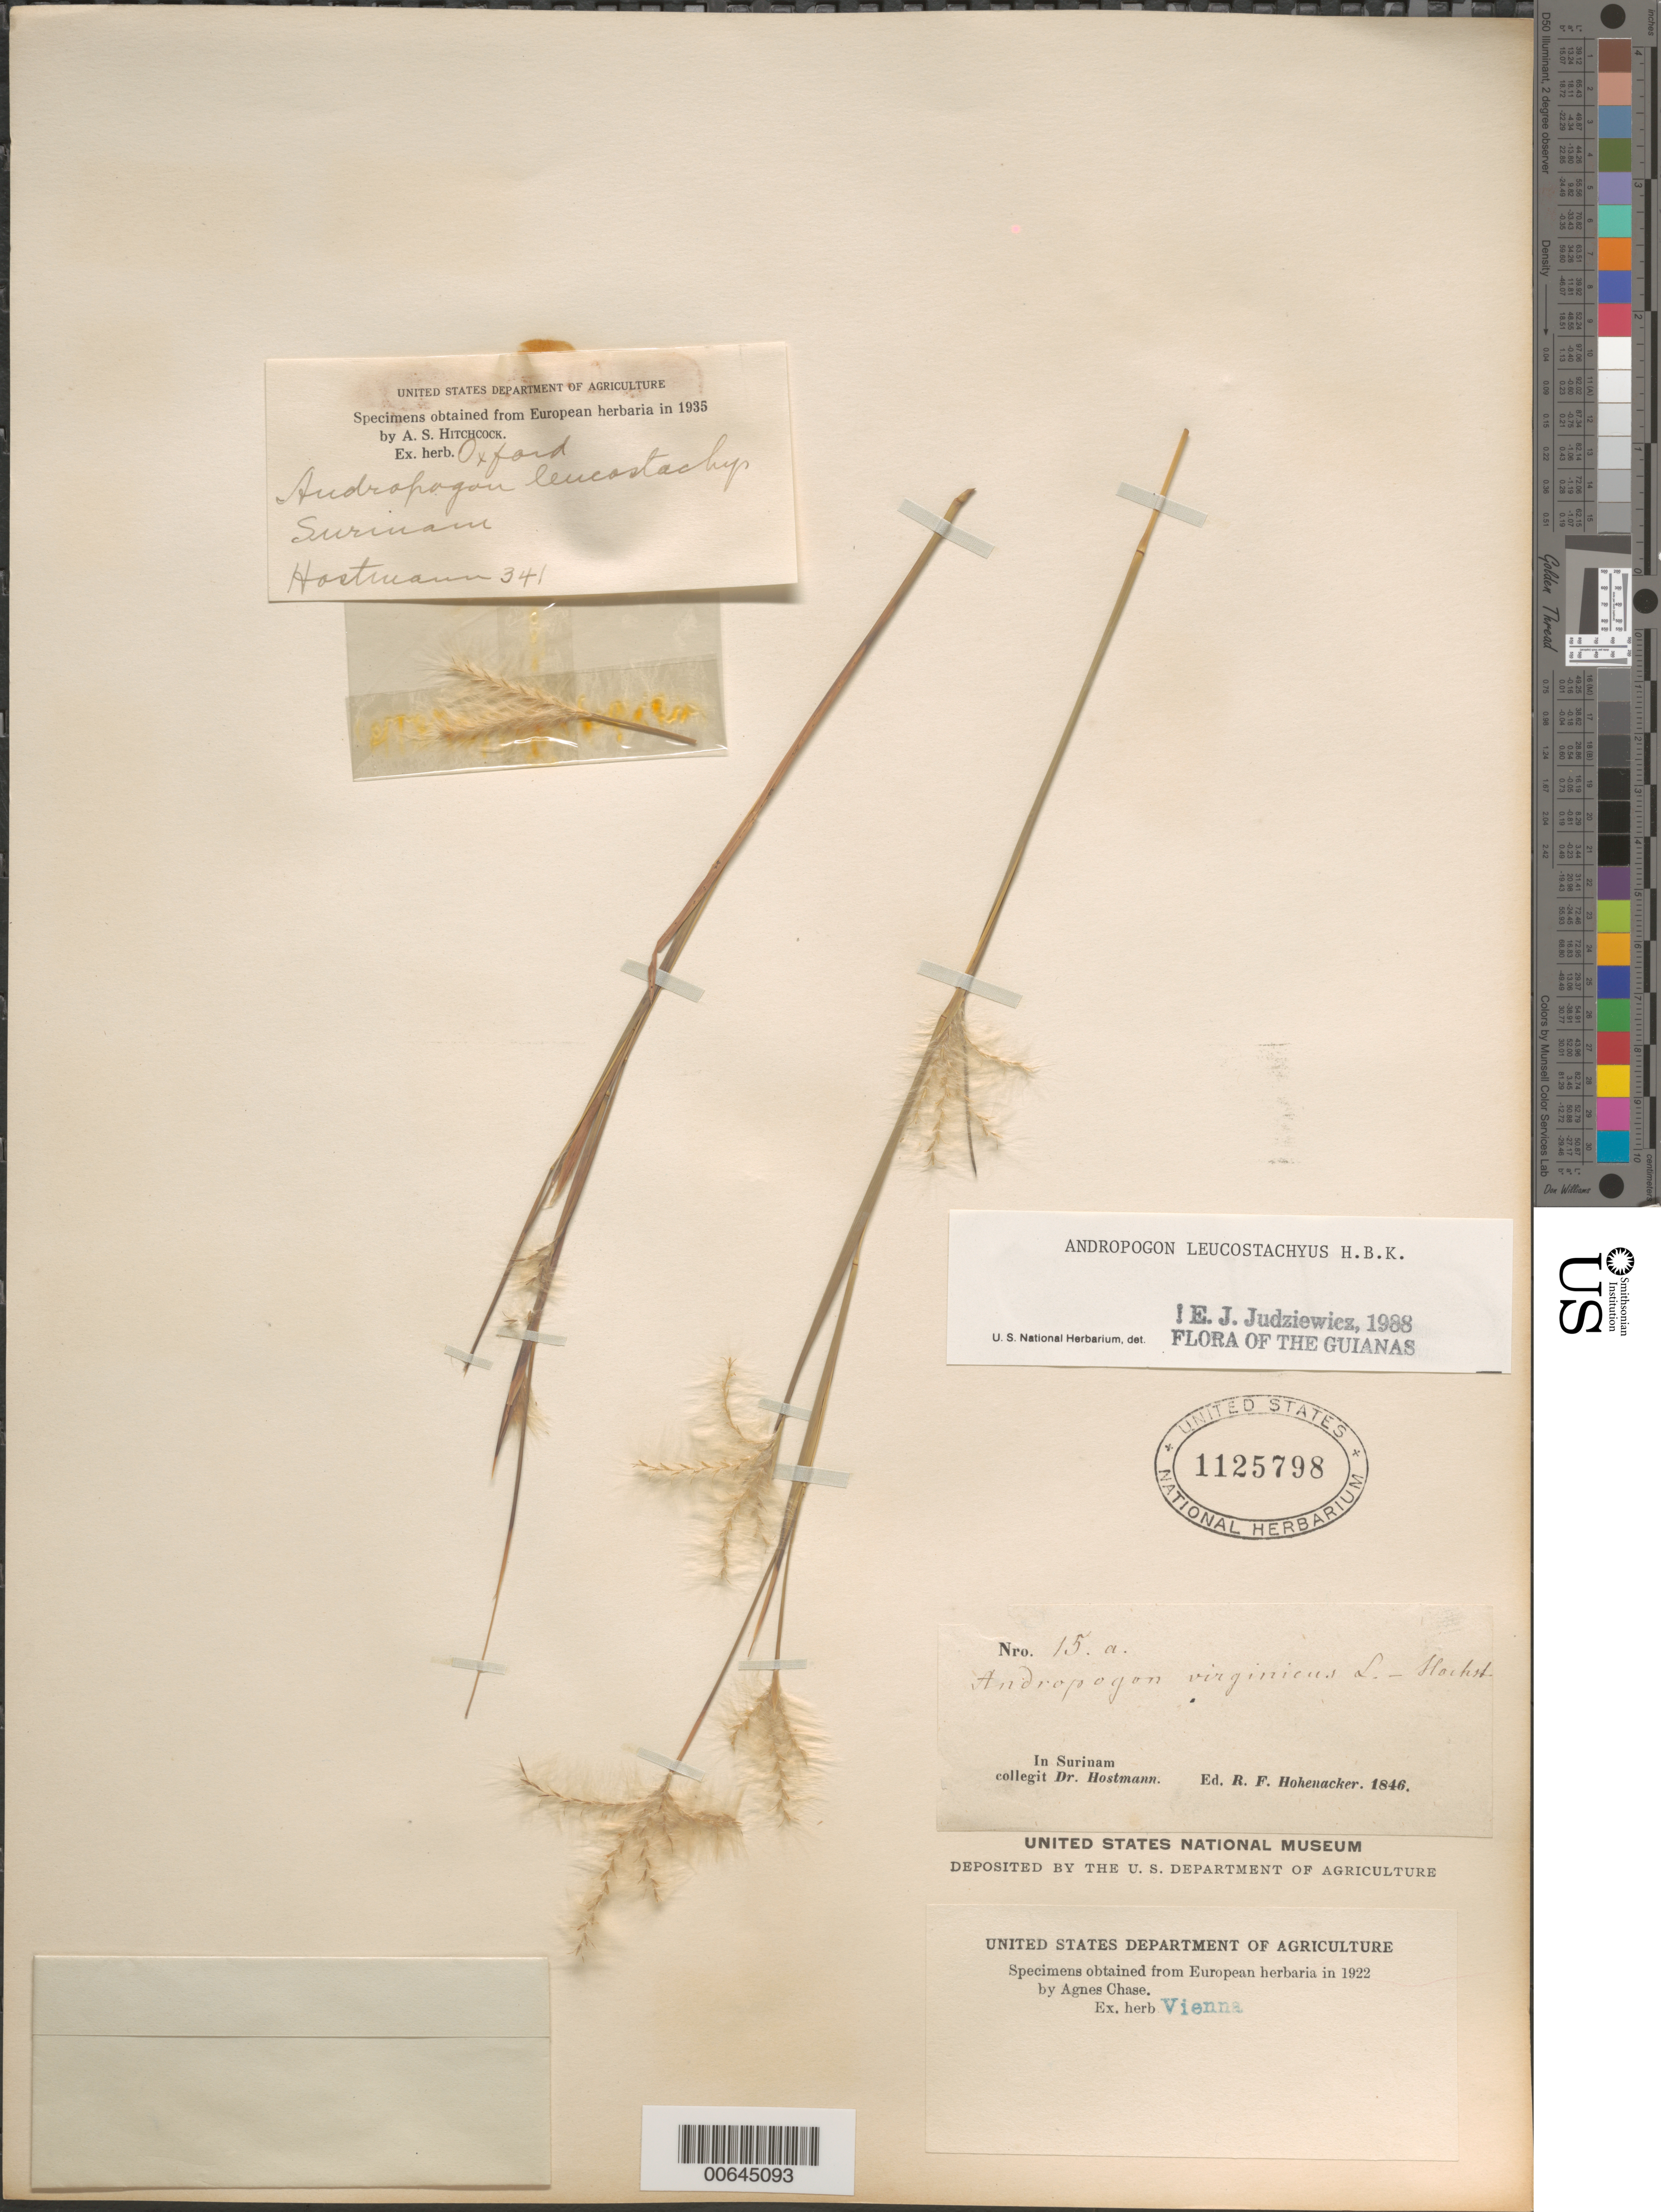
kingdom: Plantae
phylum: Tracheophyta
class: Liliopsida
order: Poales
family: Poaceae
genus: Andropogon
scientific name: Andropogon leucostachyus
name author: Kunth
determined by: Judziewicz, E. J.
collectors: F. Hostmann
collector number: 341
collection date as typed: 1846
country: Suriname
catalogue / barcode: US 1125798